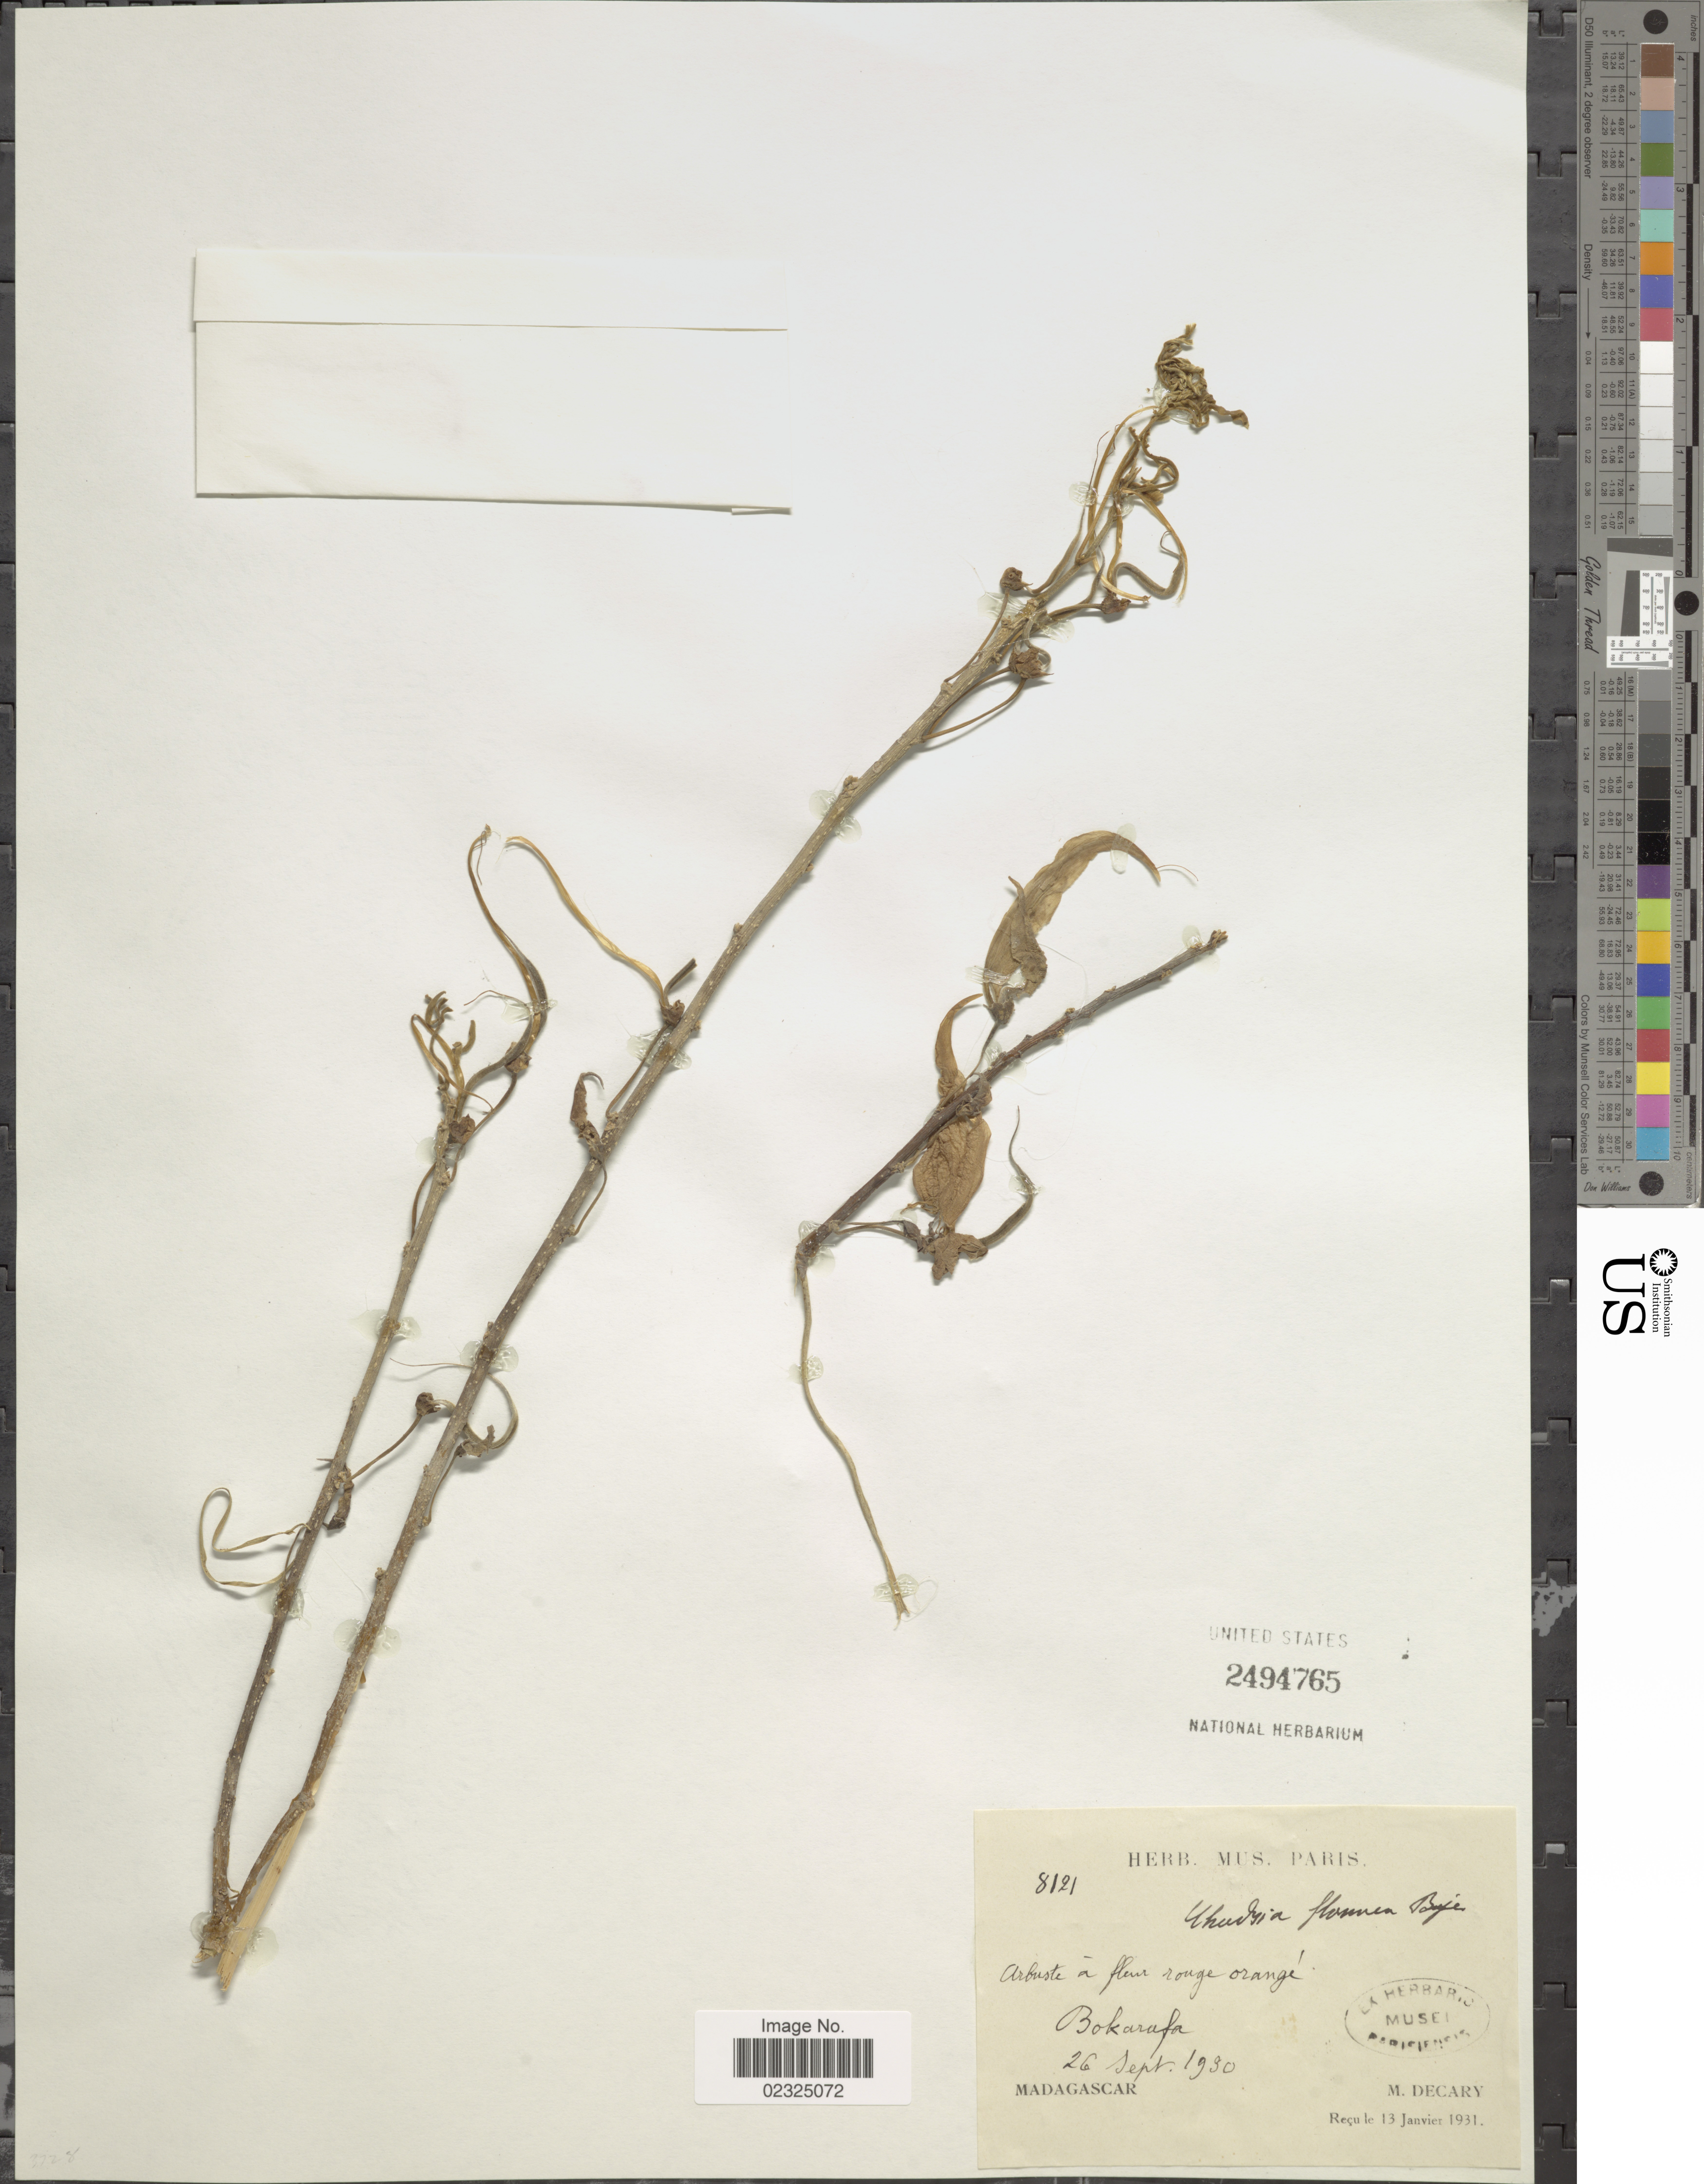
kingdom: Plantae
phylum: Tracheophyta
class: Magnoliopsida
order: Fabales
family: Fabaceae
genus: Chadsia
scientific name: Chadsia flammea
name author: Bojer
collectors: R. Decary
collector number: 8121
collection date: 1930-09-26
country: Madagascar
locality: Bokarafa.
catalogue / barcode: US 2494765